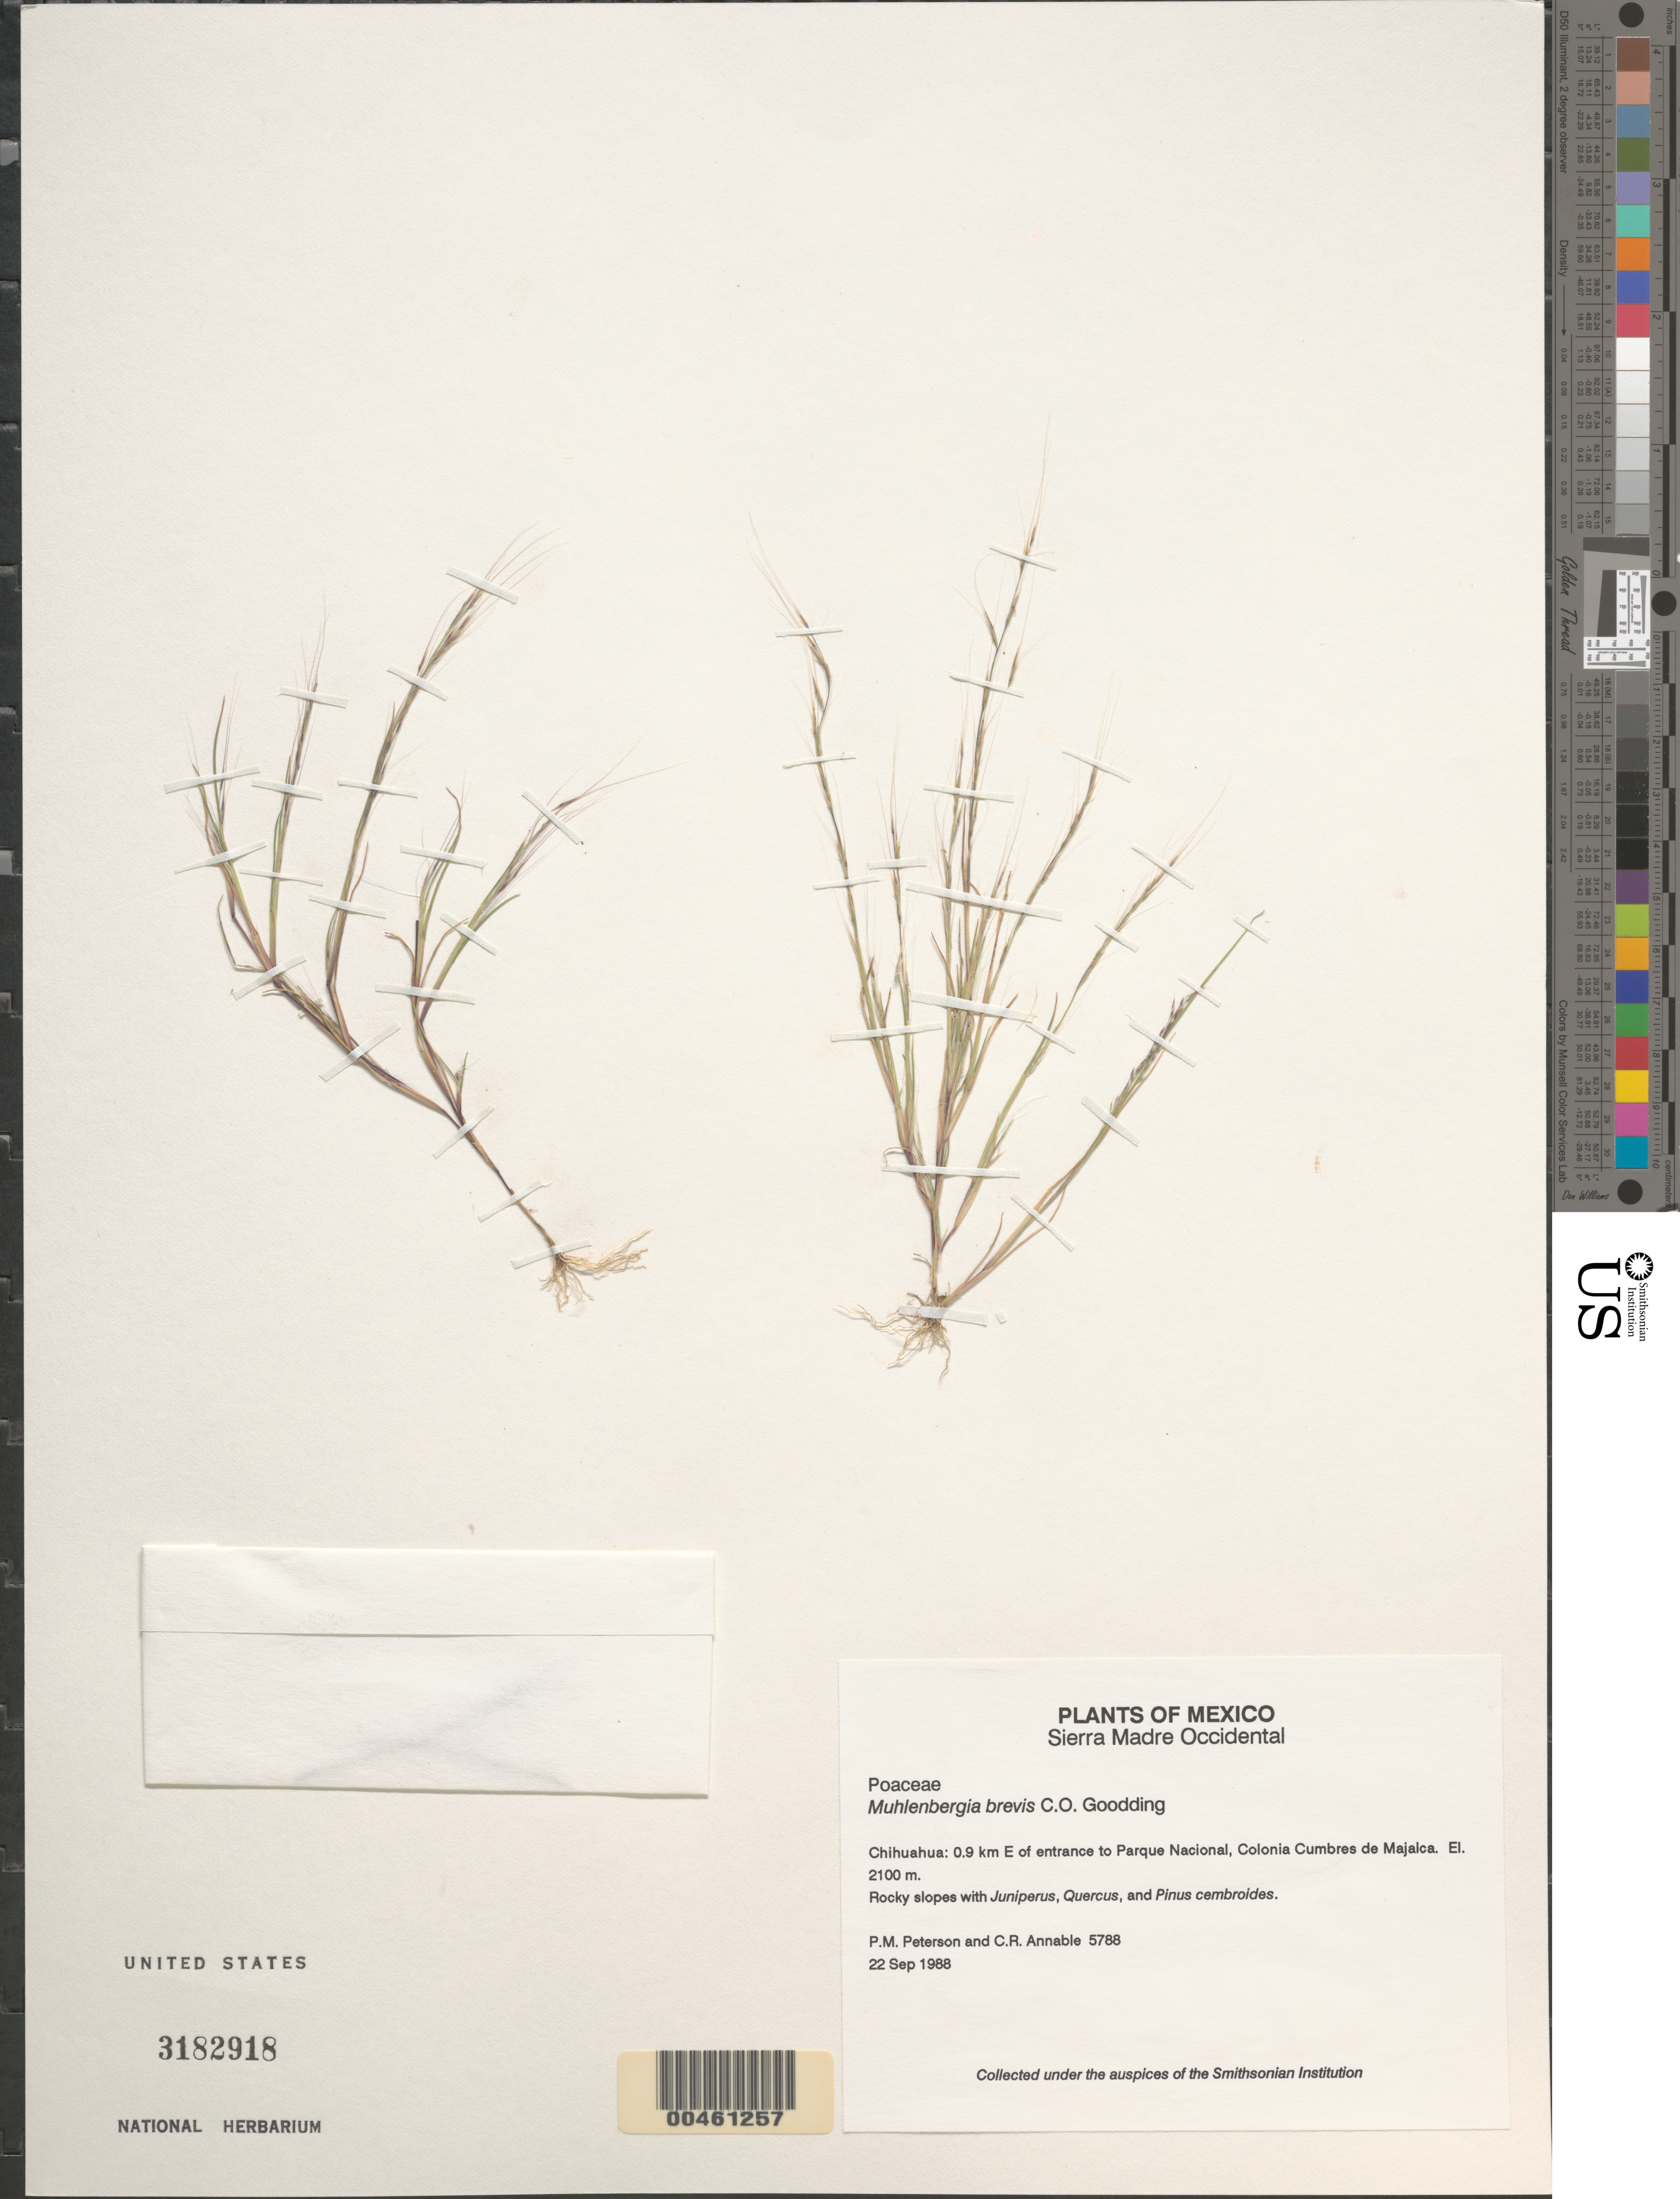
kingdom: Plantae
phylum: Tracheophyta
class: Liliopsida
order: Poales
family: Poaceae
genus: Muhlenbergia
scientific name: Muhlenbergia brevis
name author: C.O. Goodd.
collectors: P. M. Peterson & C. R. Annable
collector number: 05788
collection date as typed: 22 Sep 1988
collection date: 1988-09-22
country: Mexico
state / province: Chihuahua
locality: Sierra Madre Occidental, 0.9 km E of entrance to Parque Nacional, Colonia Cumbres de Majalca.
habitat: Rocky slopes with Juniperus, Quercus, and Pinus cembroides.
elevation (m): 2100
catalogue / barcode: US 3182918